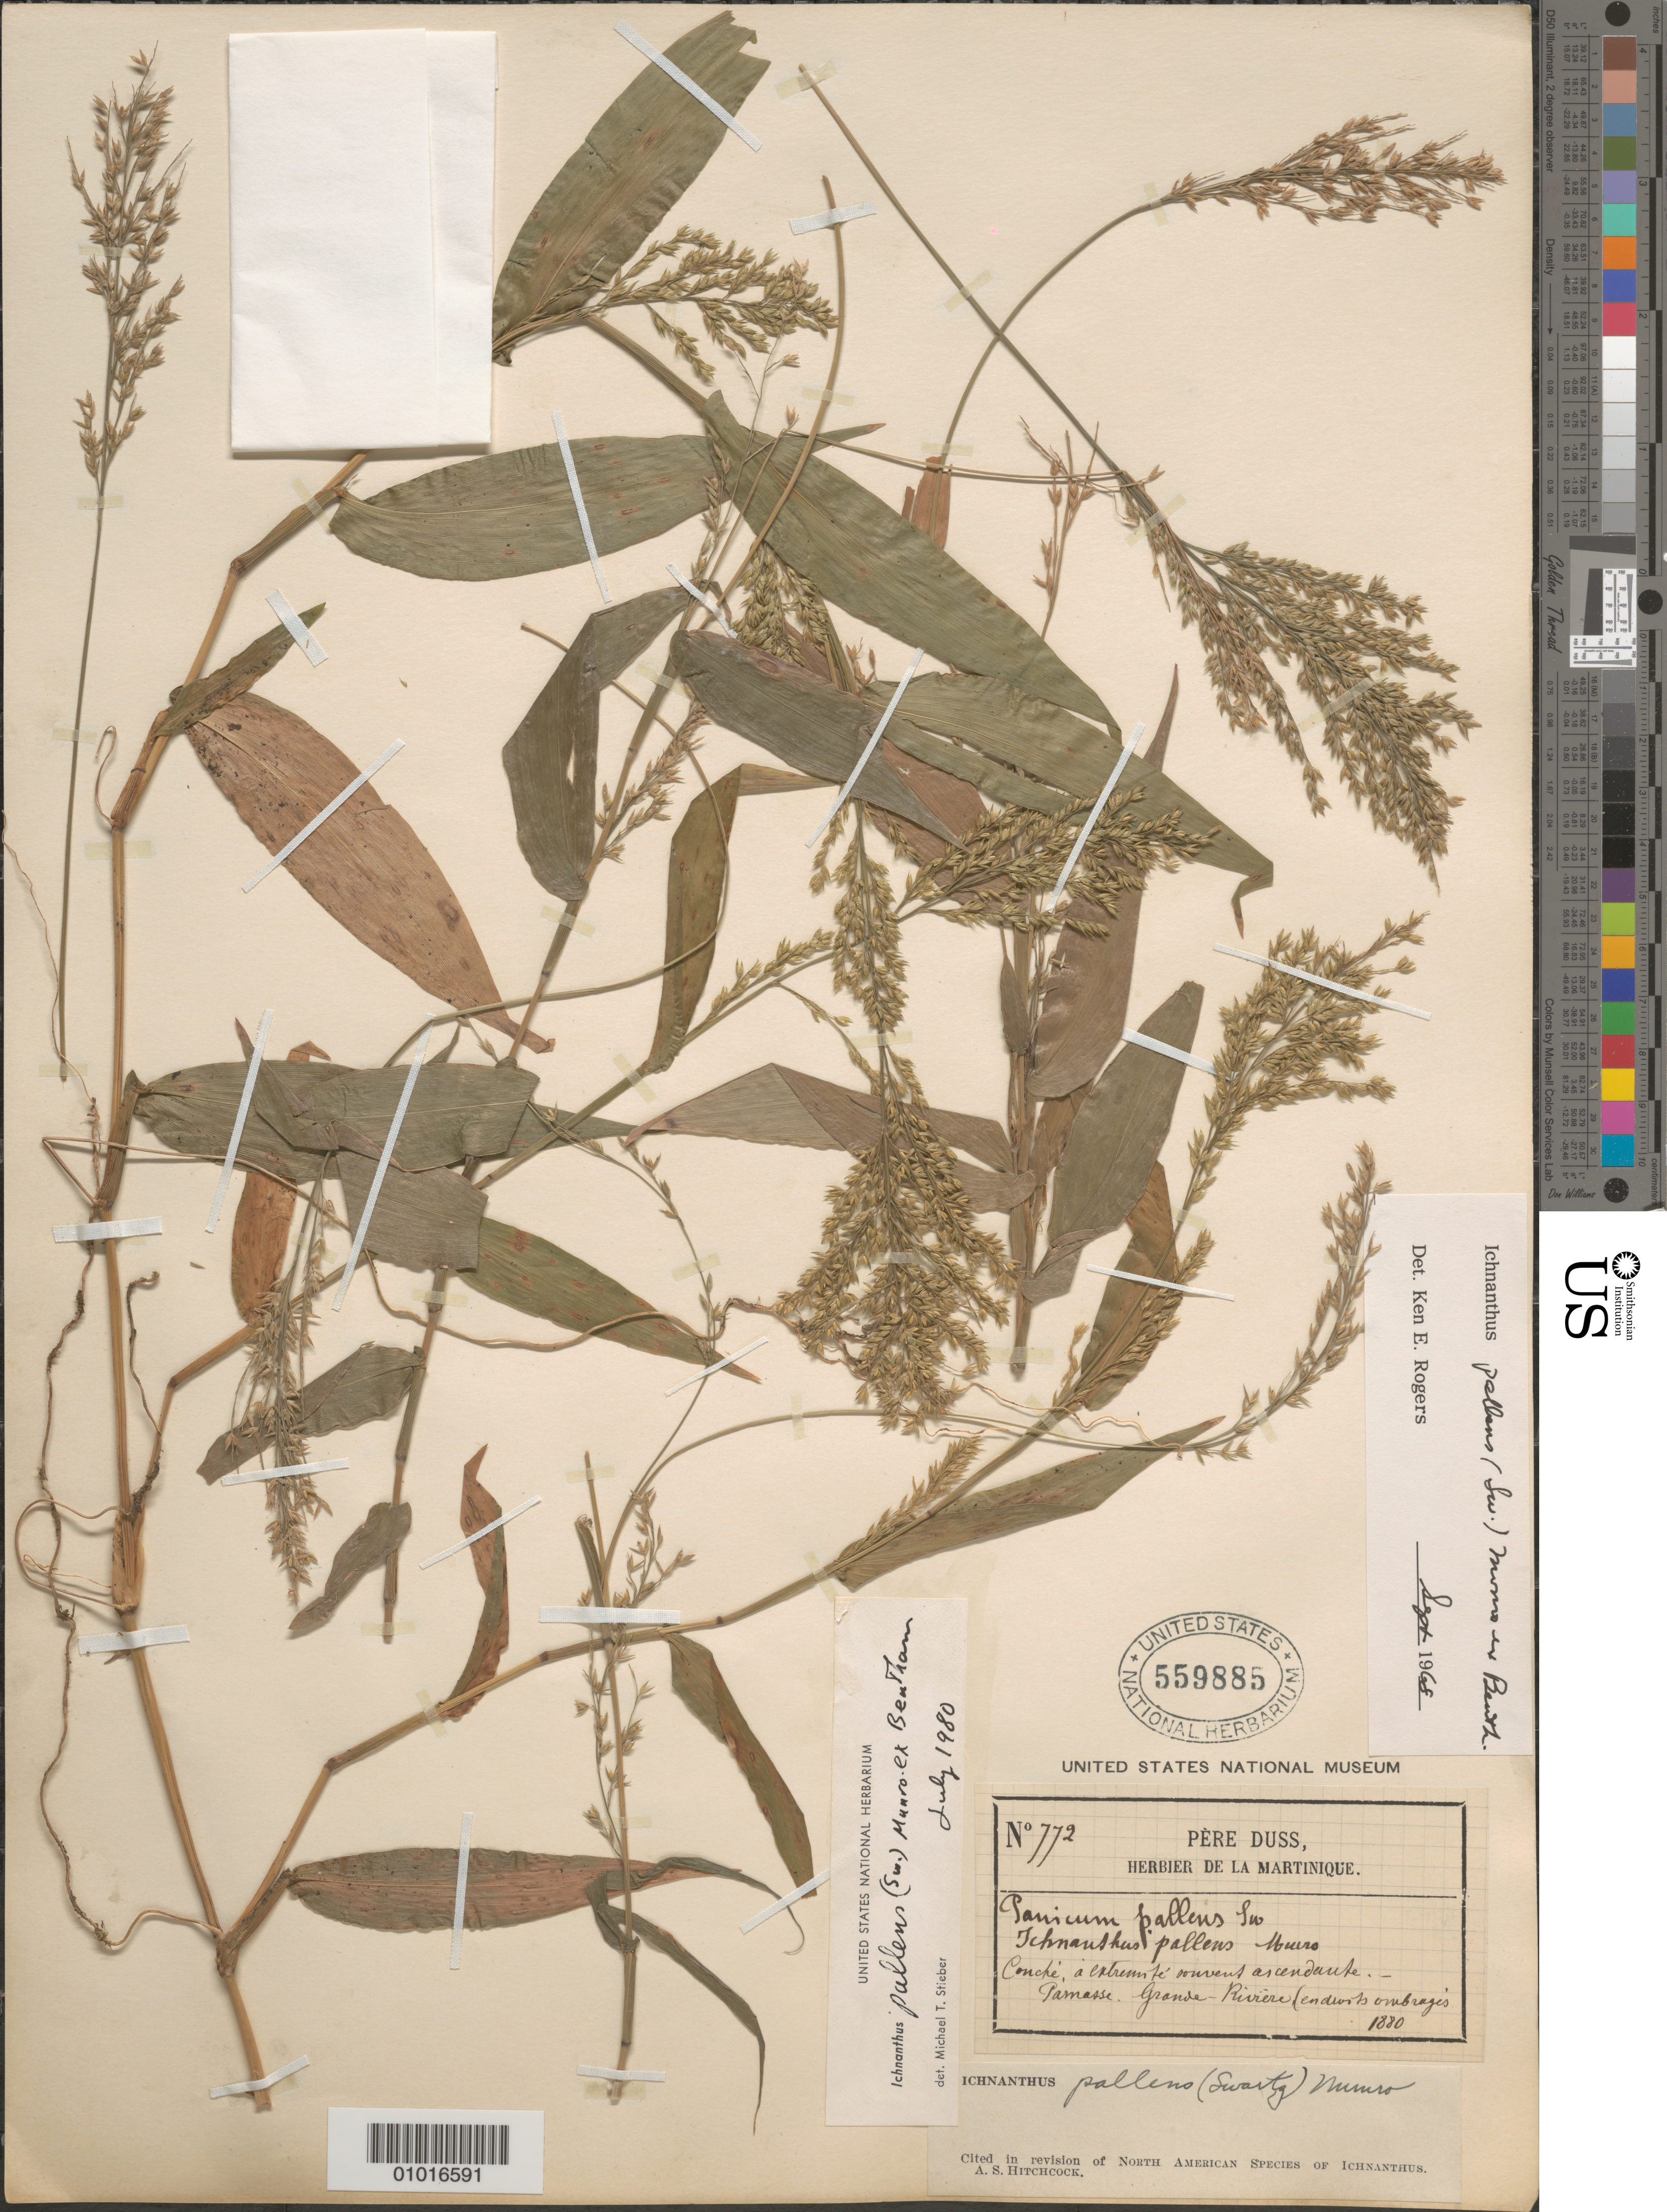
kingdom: Plantae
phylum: Tracheophyta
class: Liliopsida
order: Poales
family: Poaceae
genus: Ichnanthus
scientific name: Ichnanthus pallens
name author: (Sw.) Munro ex Benth.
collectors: Père Duss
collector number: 772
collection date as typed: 1880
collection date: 1880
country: Martinique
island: Martinique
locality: Grand'Rivière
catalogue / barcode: US 559885